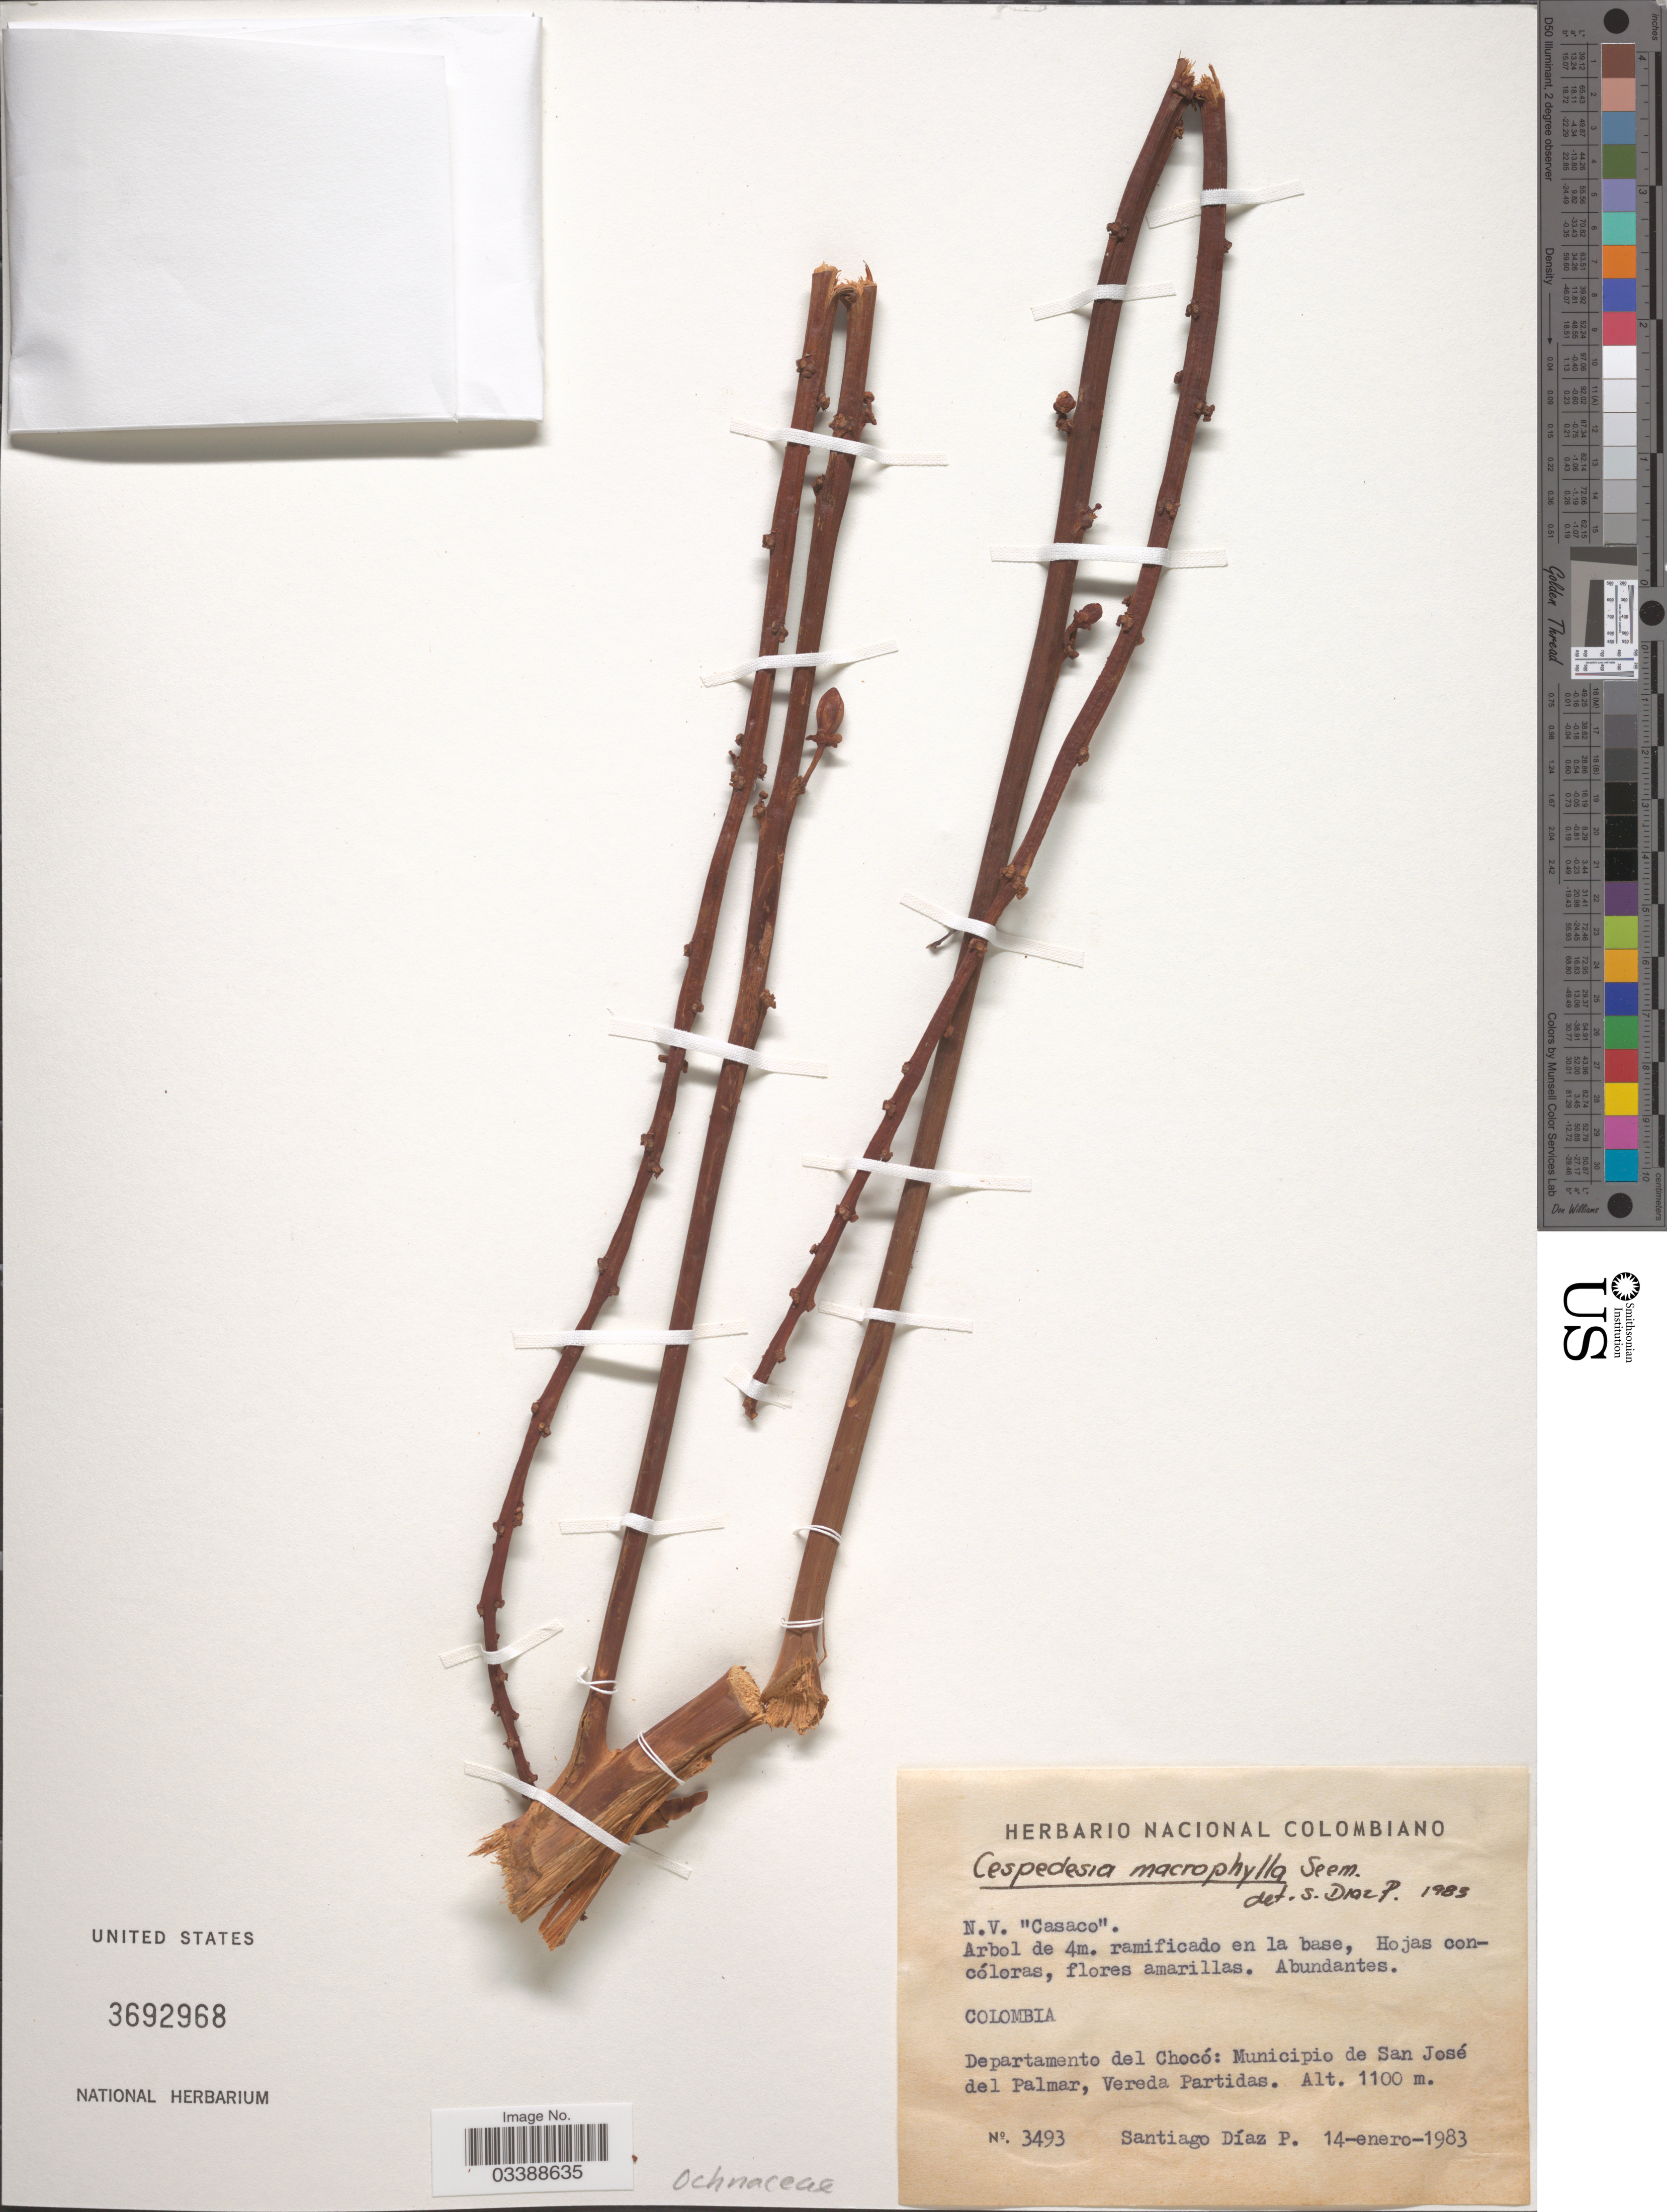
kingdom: Plantae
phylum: Tracheophyta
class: Magnoliopsida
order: Malpighiales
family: Ochnaceae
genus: Cespedesia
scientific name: Cespedesia macrophylla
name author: Seem.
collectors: S. Diaz P.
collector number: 3493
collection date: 1983-01-14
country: Colombia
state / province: Chocó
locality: Departamento del Chocó: Municipio de San José del Palmar, Vereda Partidas.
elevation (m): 1100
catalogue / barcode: US 3692968